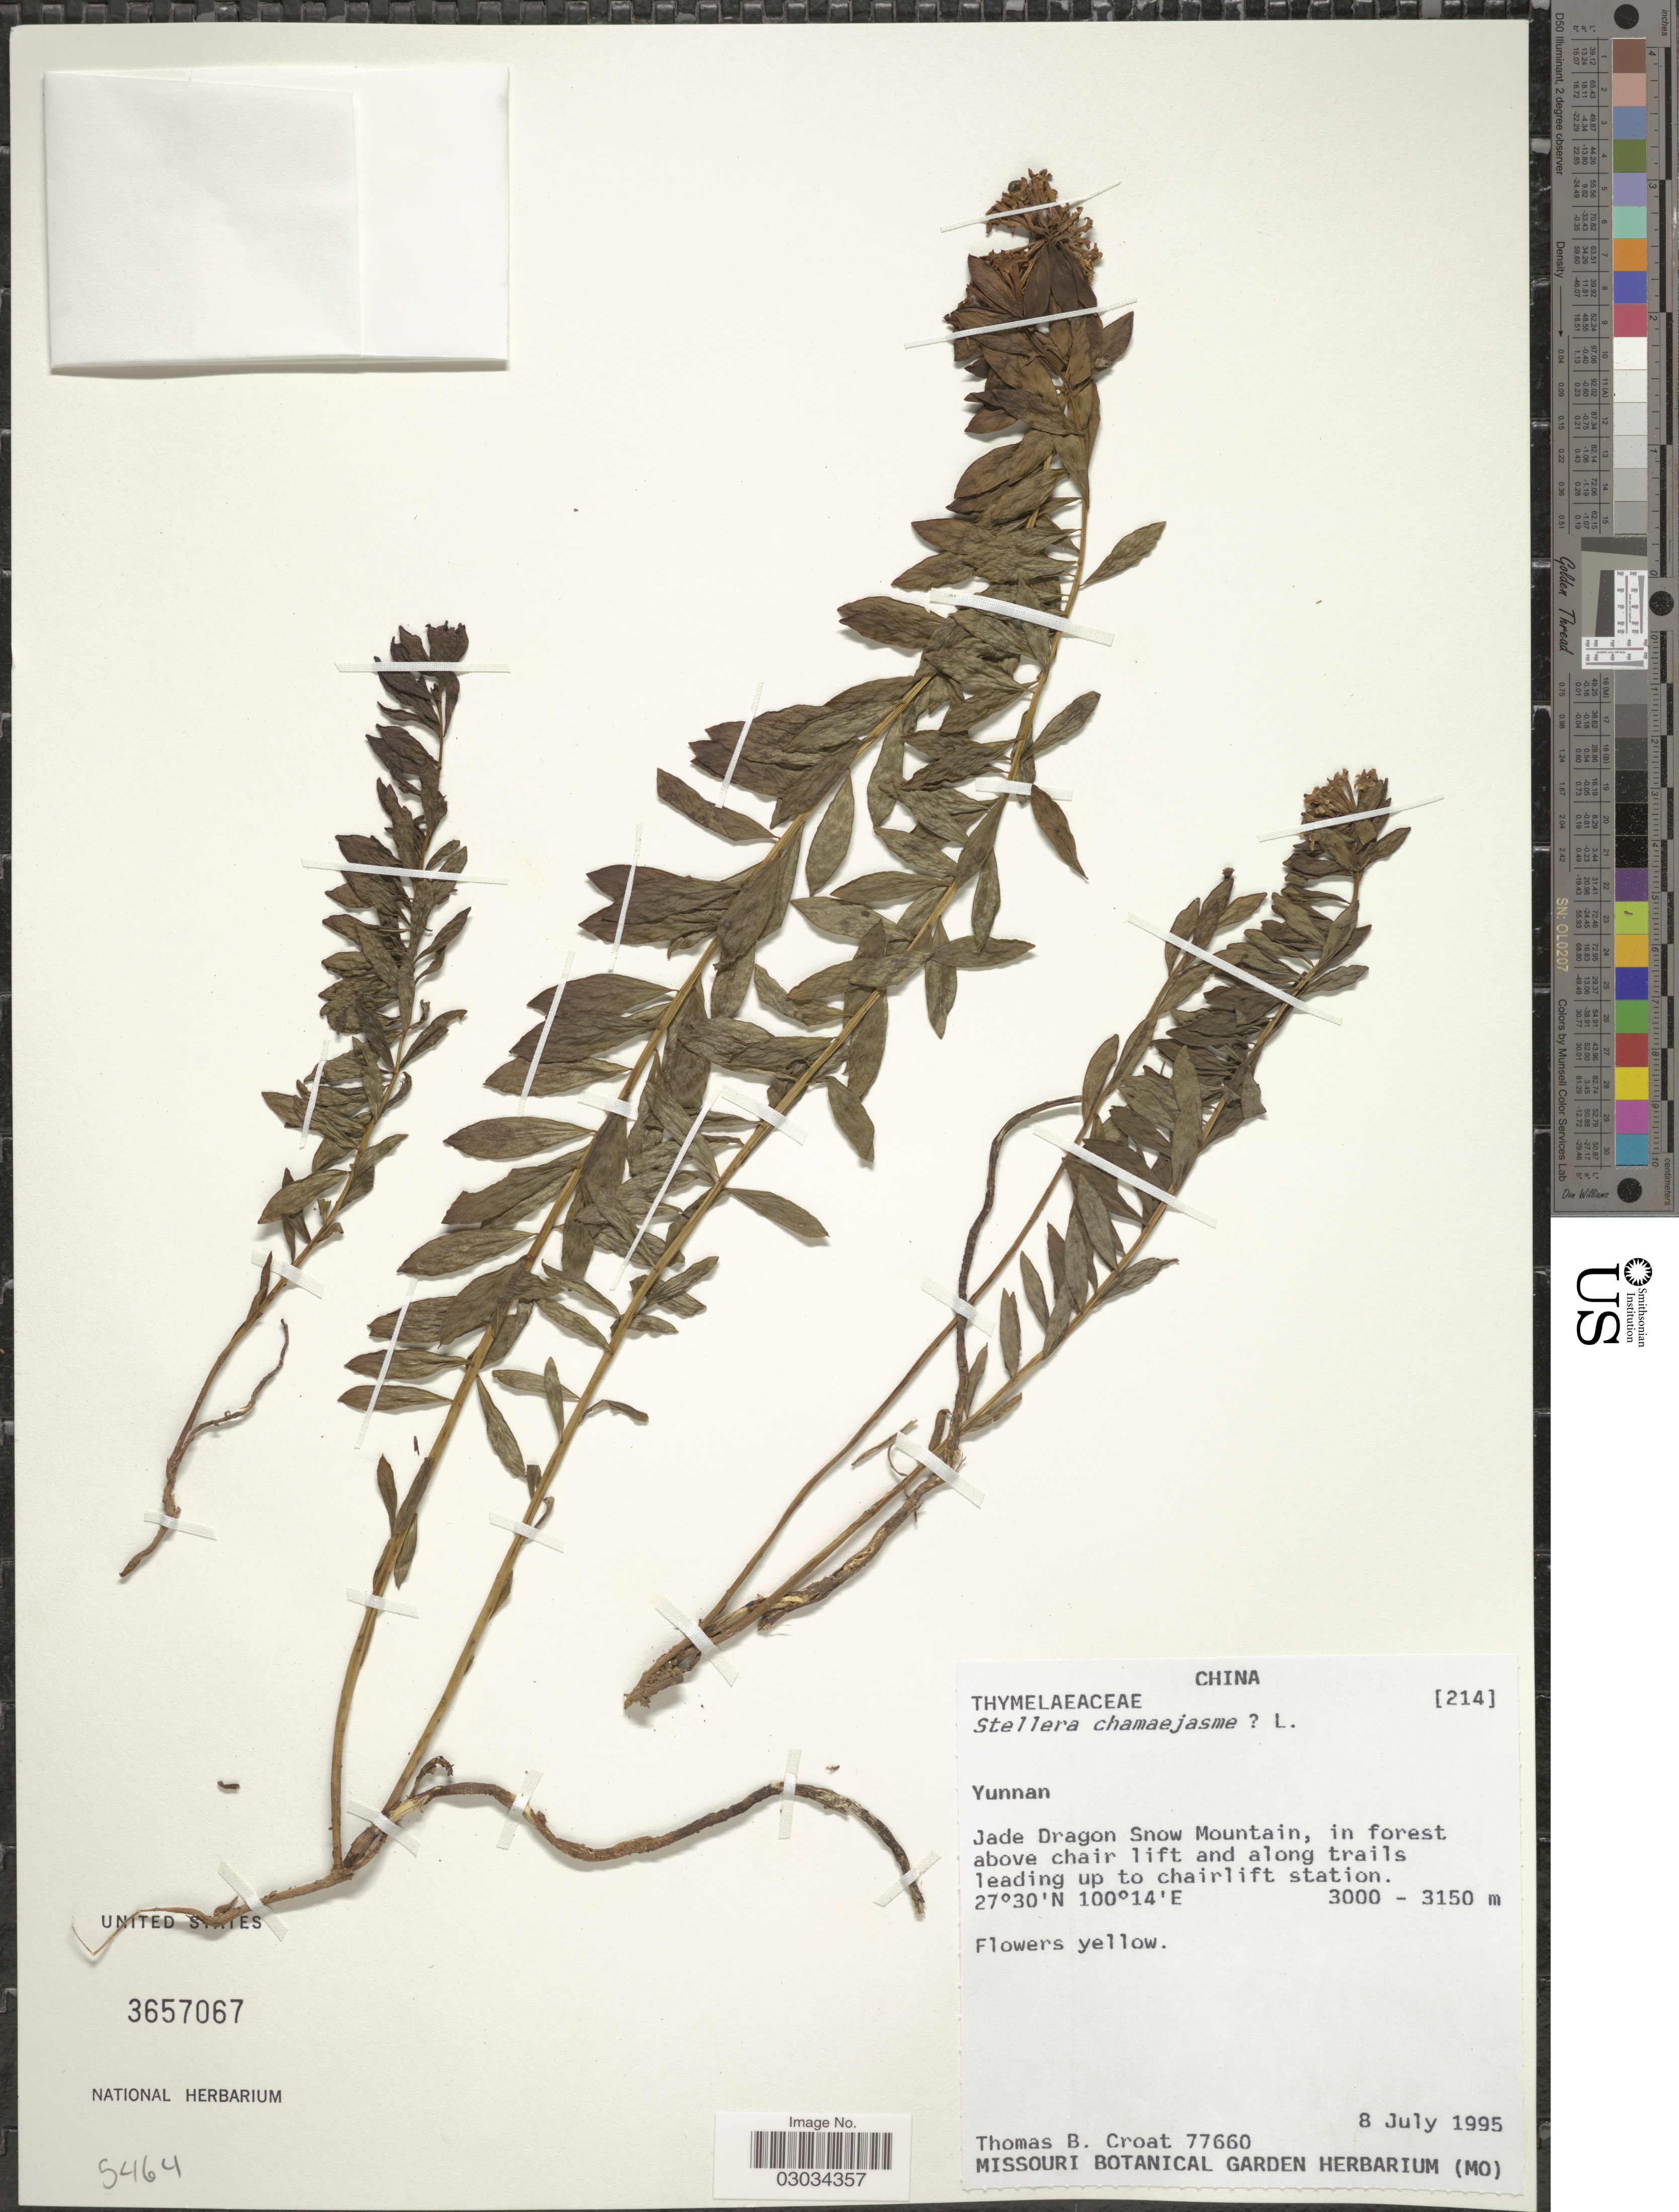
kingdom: Plantae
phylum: Tracheophyta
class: Magnoliopsida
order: Malvales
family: Thymelaeaceae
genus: Stellera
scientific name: Stellera chamaejasme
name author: L.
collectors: T. B. Croat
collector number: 77660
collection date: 1995-07-08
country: China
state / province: Yunnan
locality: Jade Dragon Snow Mountain, in forest above chair lift and along trails leading up to chairlift station.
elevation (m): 3000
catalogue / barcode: US 3657067